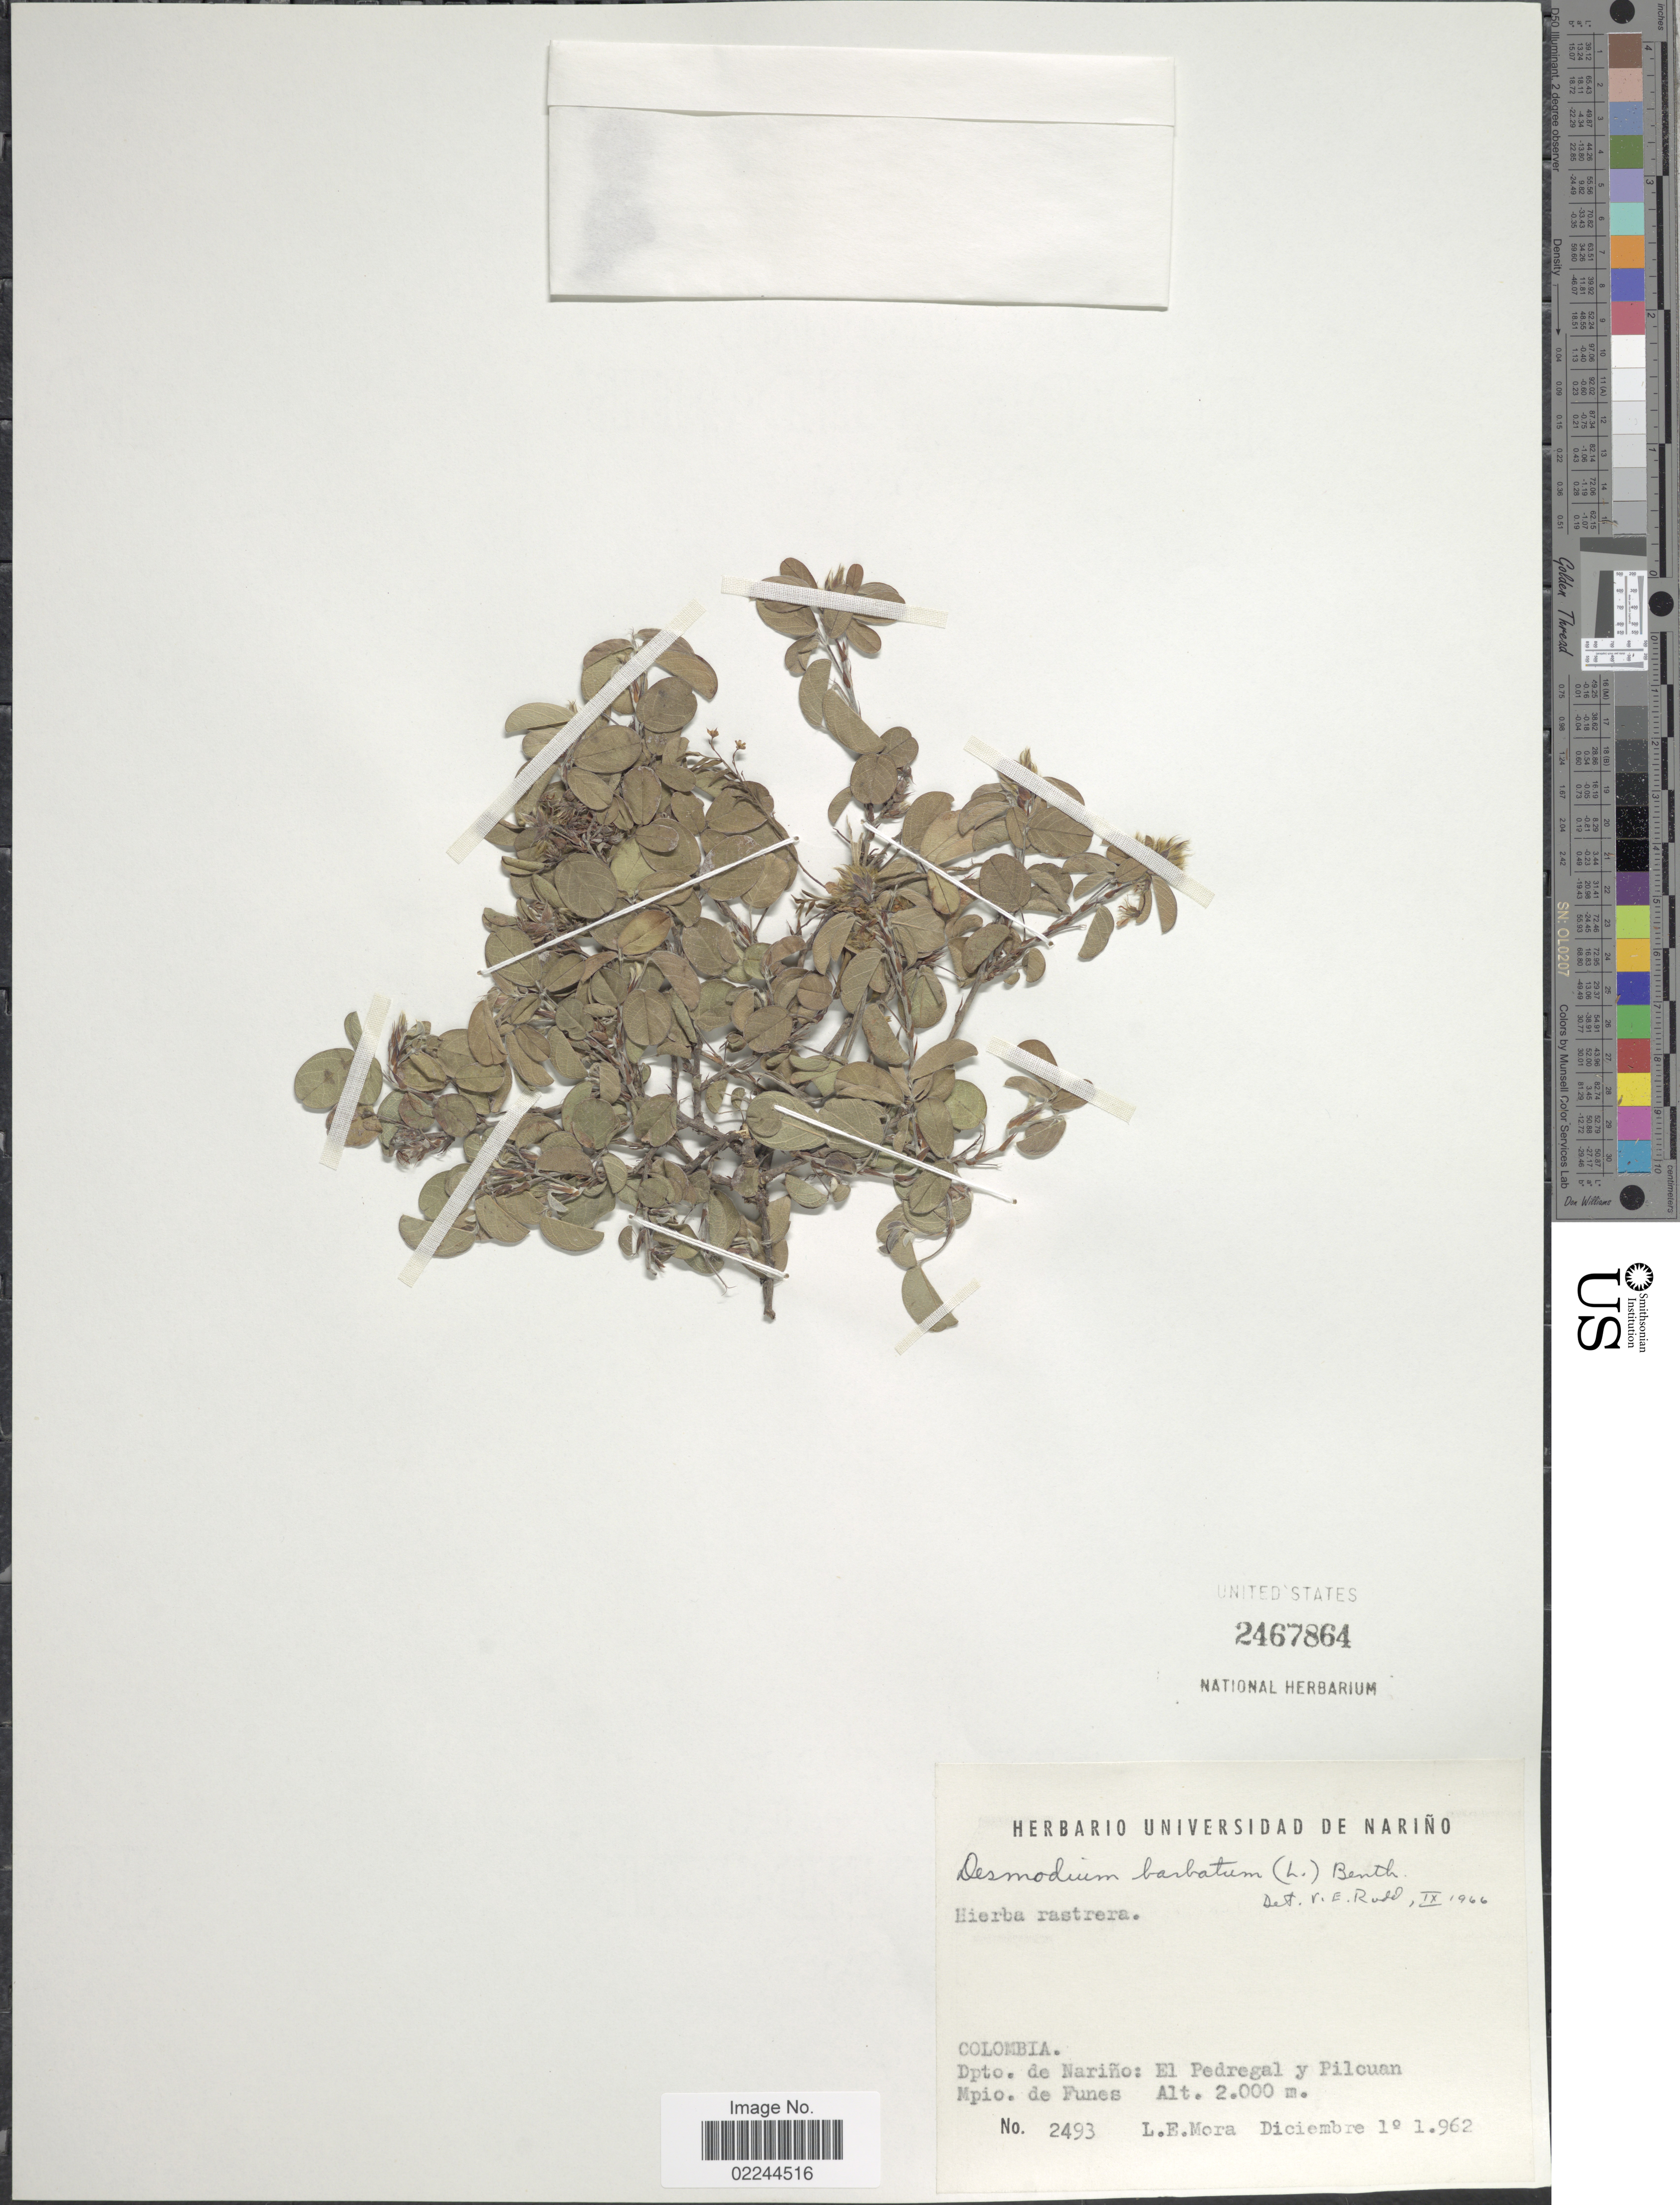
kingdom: Plantae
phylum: Tracheophyta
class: Magnoliopsida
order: Fabales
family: Fabaceae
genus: Grona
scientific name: Grona barbata var. barbata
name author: (L.) H. Ohashi & K. Ohashi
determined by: Strong, Mark T., (BOT), Smithsonian Institution - National Museum of Natural History (UNITED STATES)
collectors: L. Mora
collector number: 2493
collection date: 1962-12-01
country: Colombia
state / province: Nariño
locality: El Pedegral y Pilcuan. Mpio. de Funes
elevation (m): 2000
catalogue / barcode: US 2467864